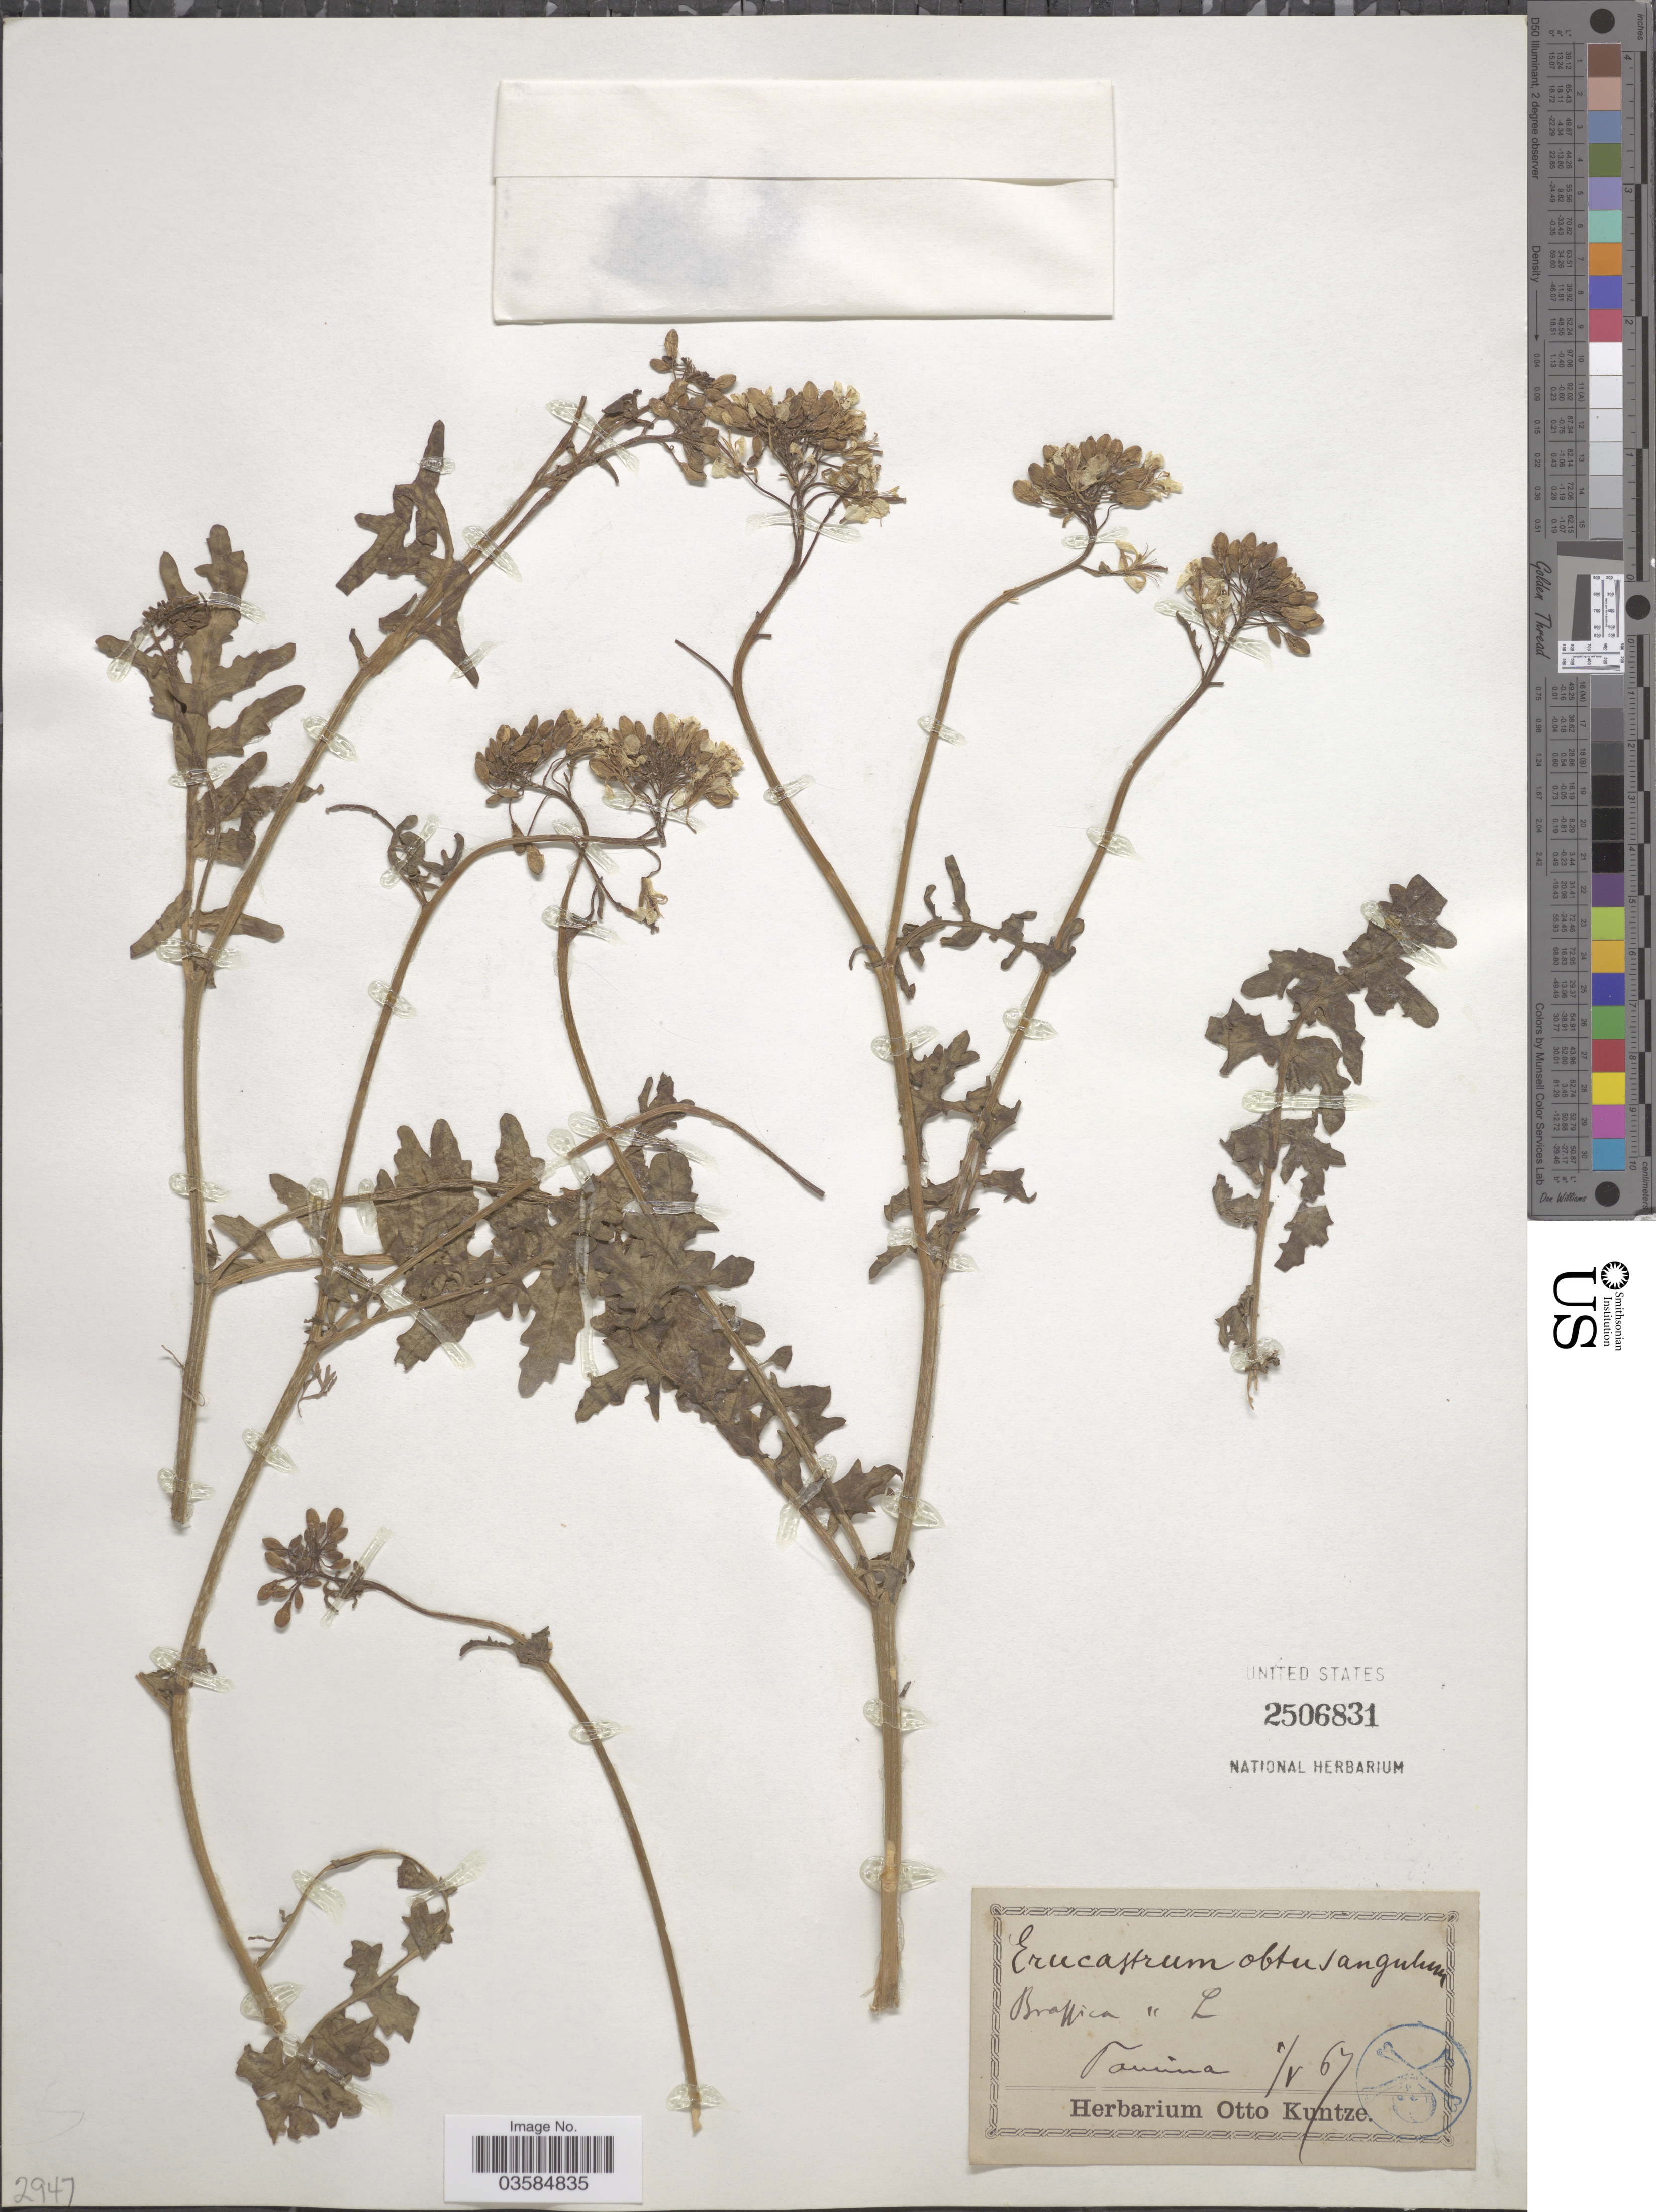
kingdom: Plantae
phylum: Tracheophyta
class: Magnoliopsida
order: Brassicales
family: Brassicaceae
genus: Erucastrum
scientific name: Erucastrum obtusangulum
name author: Rchb.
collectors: ex herb. Otto Kuntze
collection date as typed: Transcribed d/m/y: 1/5/67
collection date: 1867-05-01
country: Switzerland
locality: Tamina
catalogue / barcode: US 2506831